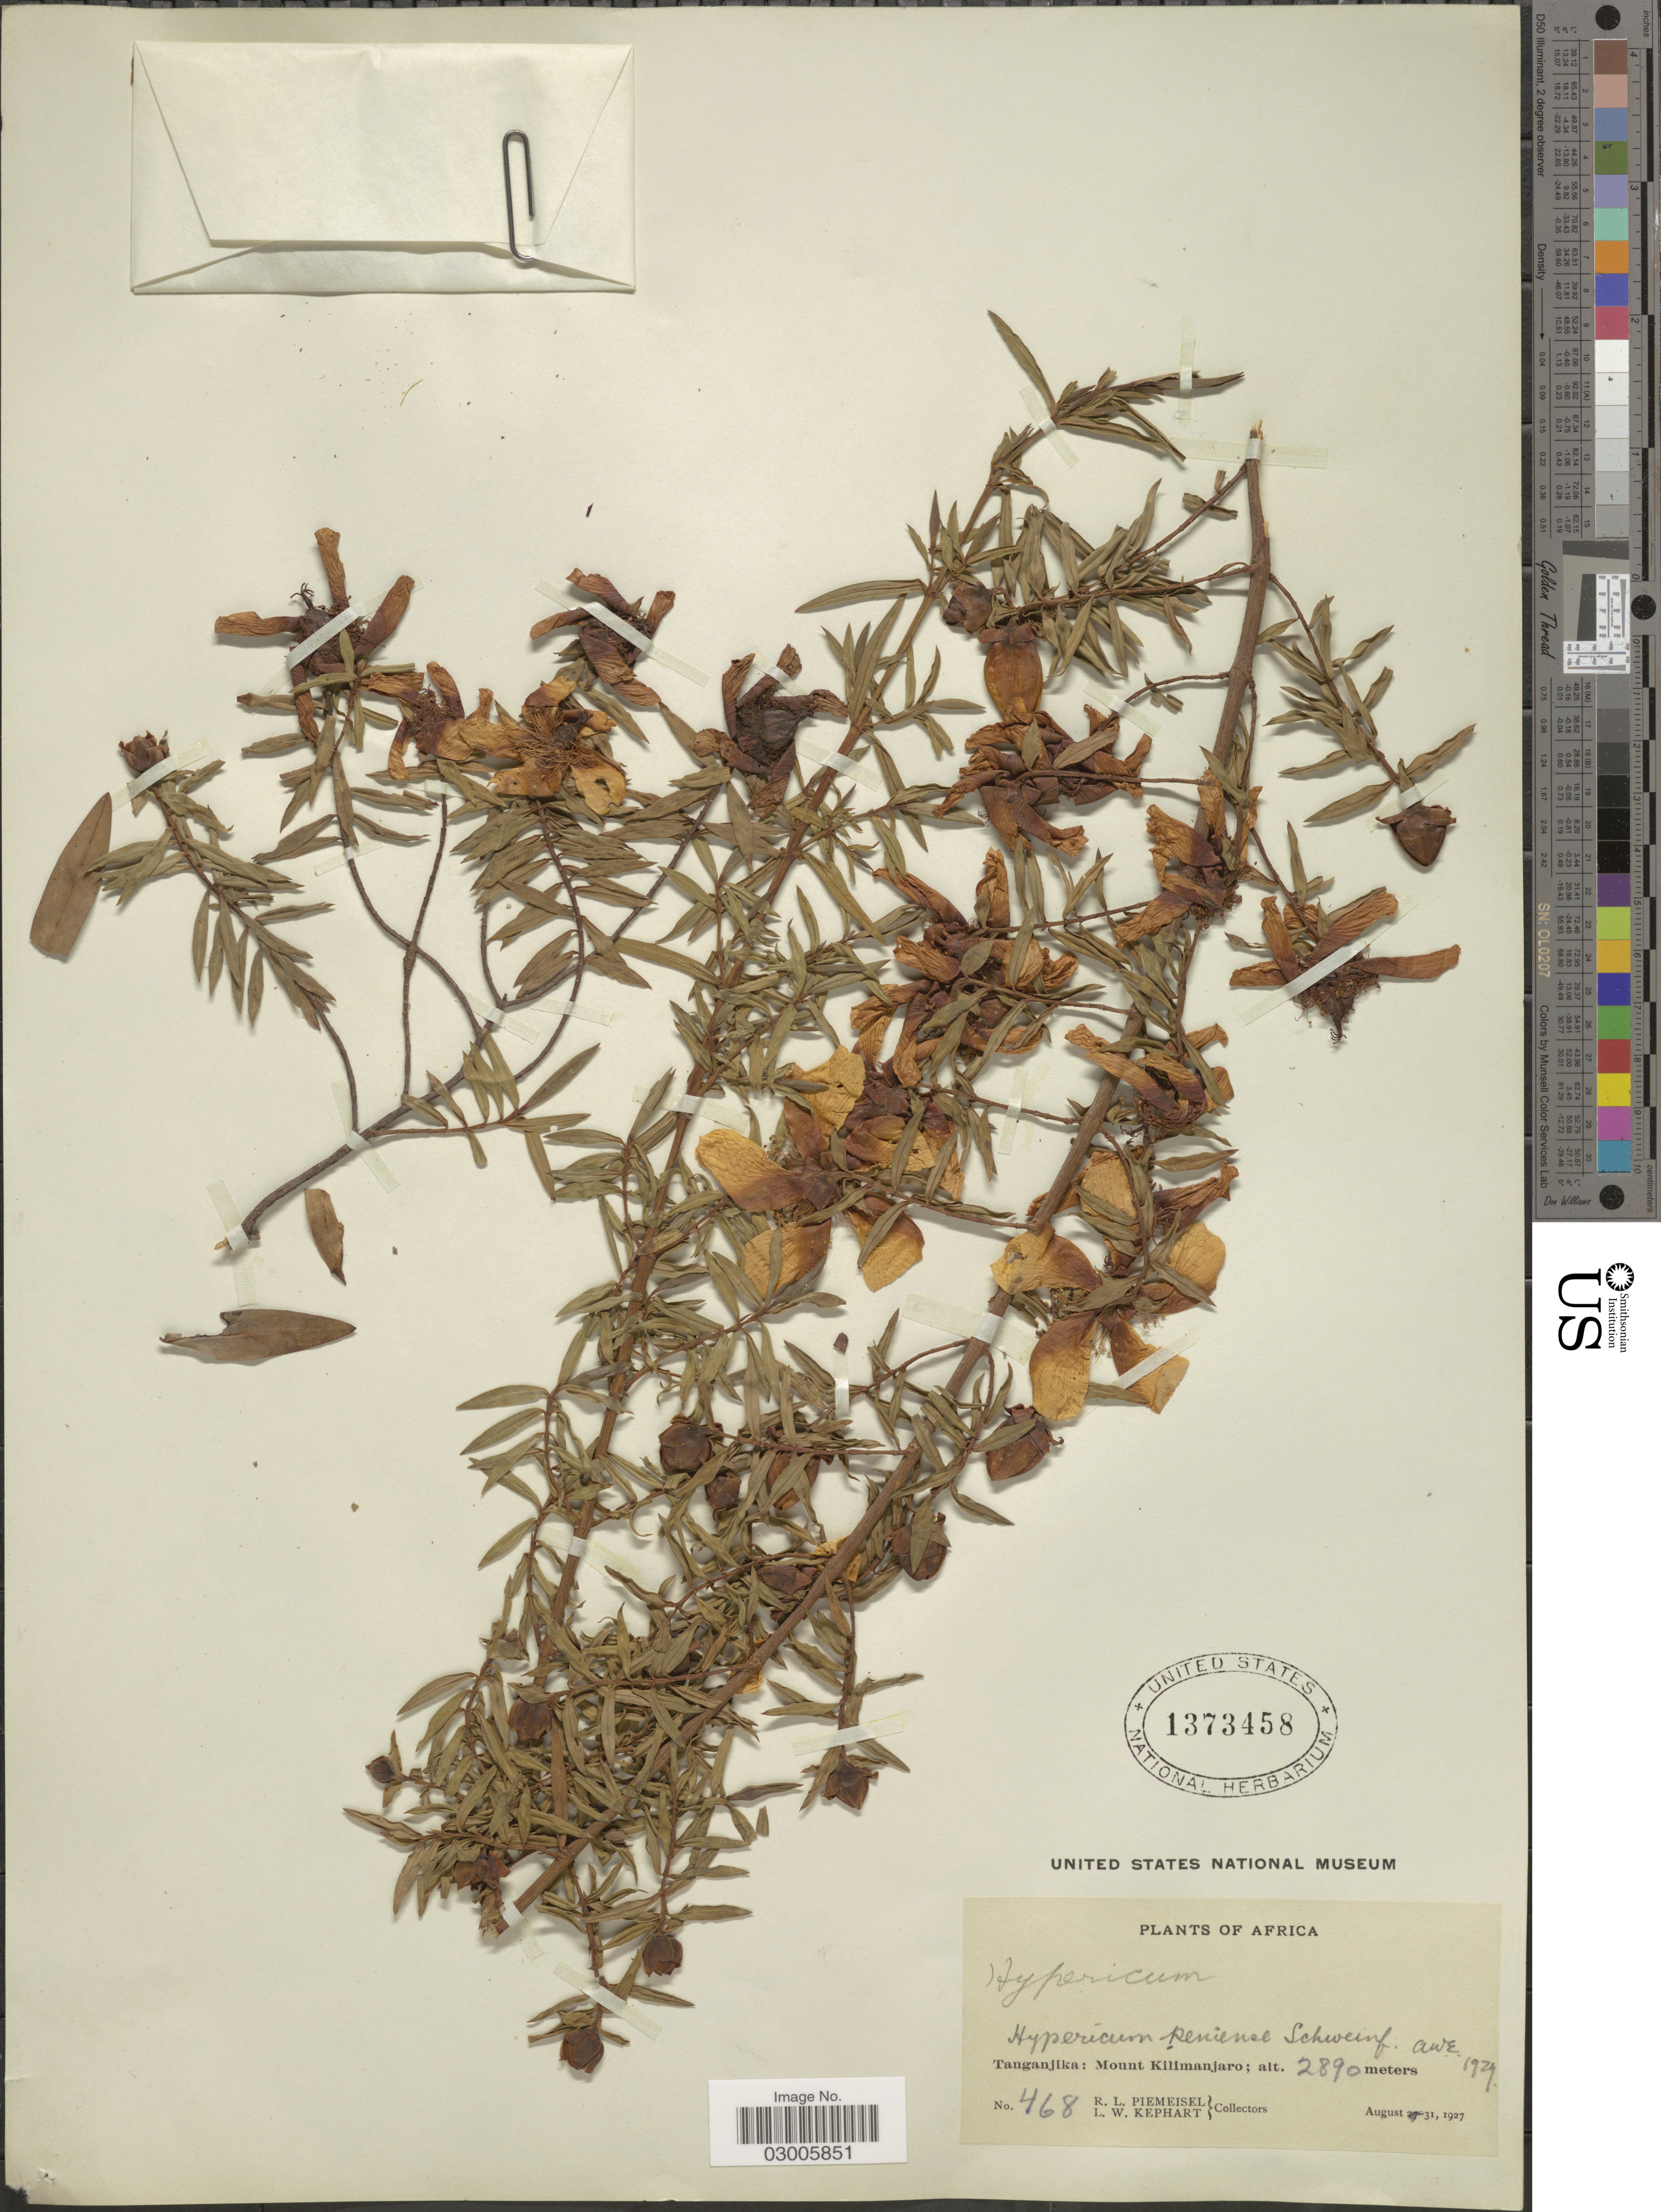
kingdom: Plantae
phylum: Tracheophyta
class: Magnoliopsida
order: Malpighiales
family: Hypericaceae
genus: Hypericum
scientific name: Hypericum revolutum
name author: Vahl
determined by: Strong, Mark T., (BOT), Smithsonian Institution - National Museum of Natural History (UNITED STATES)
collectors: R. L. Piemeisel & L. W. Kephart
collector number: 468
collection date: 1927-08-31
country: Tanzania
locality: Tanganjika: Mount Kilimanjaro.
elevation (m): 2890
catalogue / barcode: US 1373458